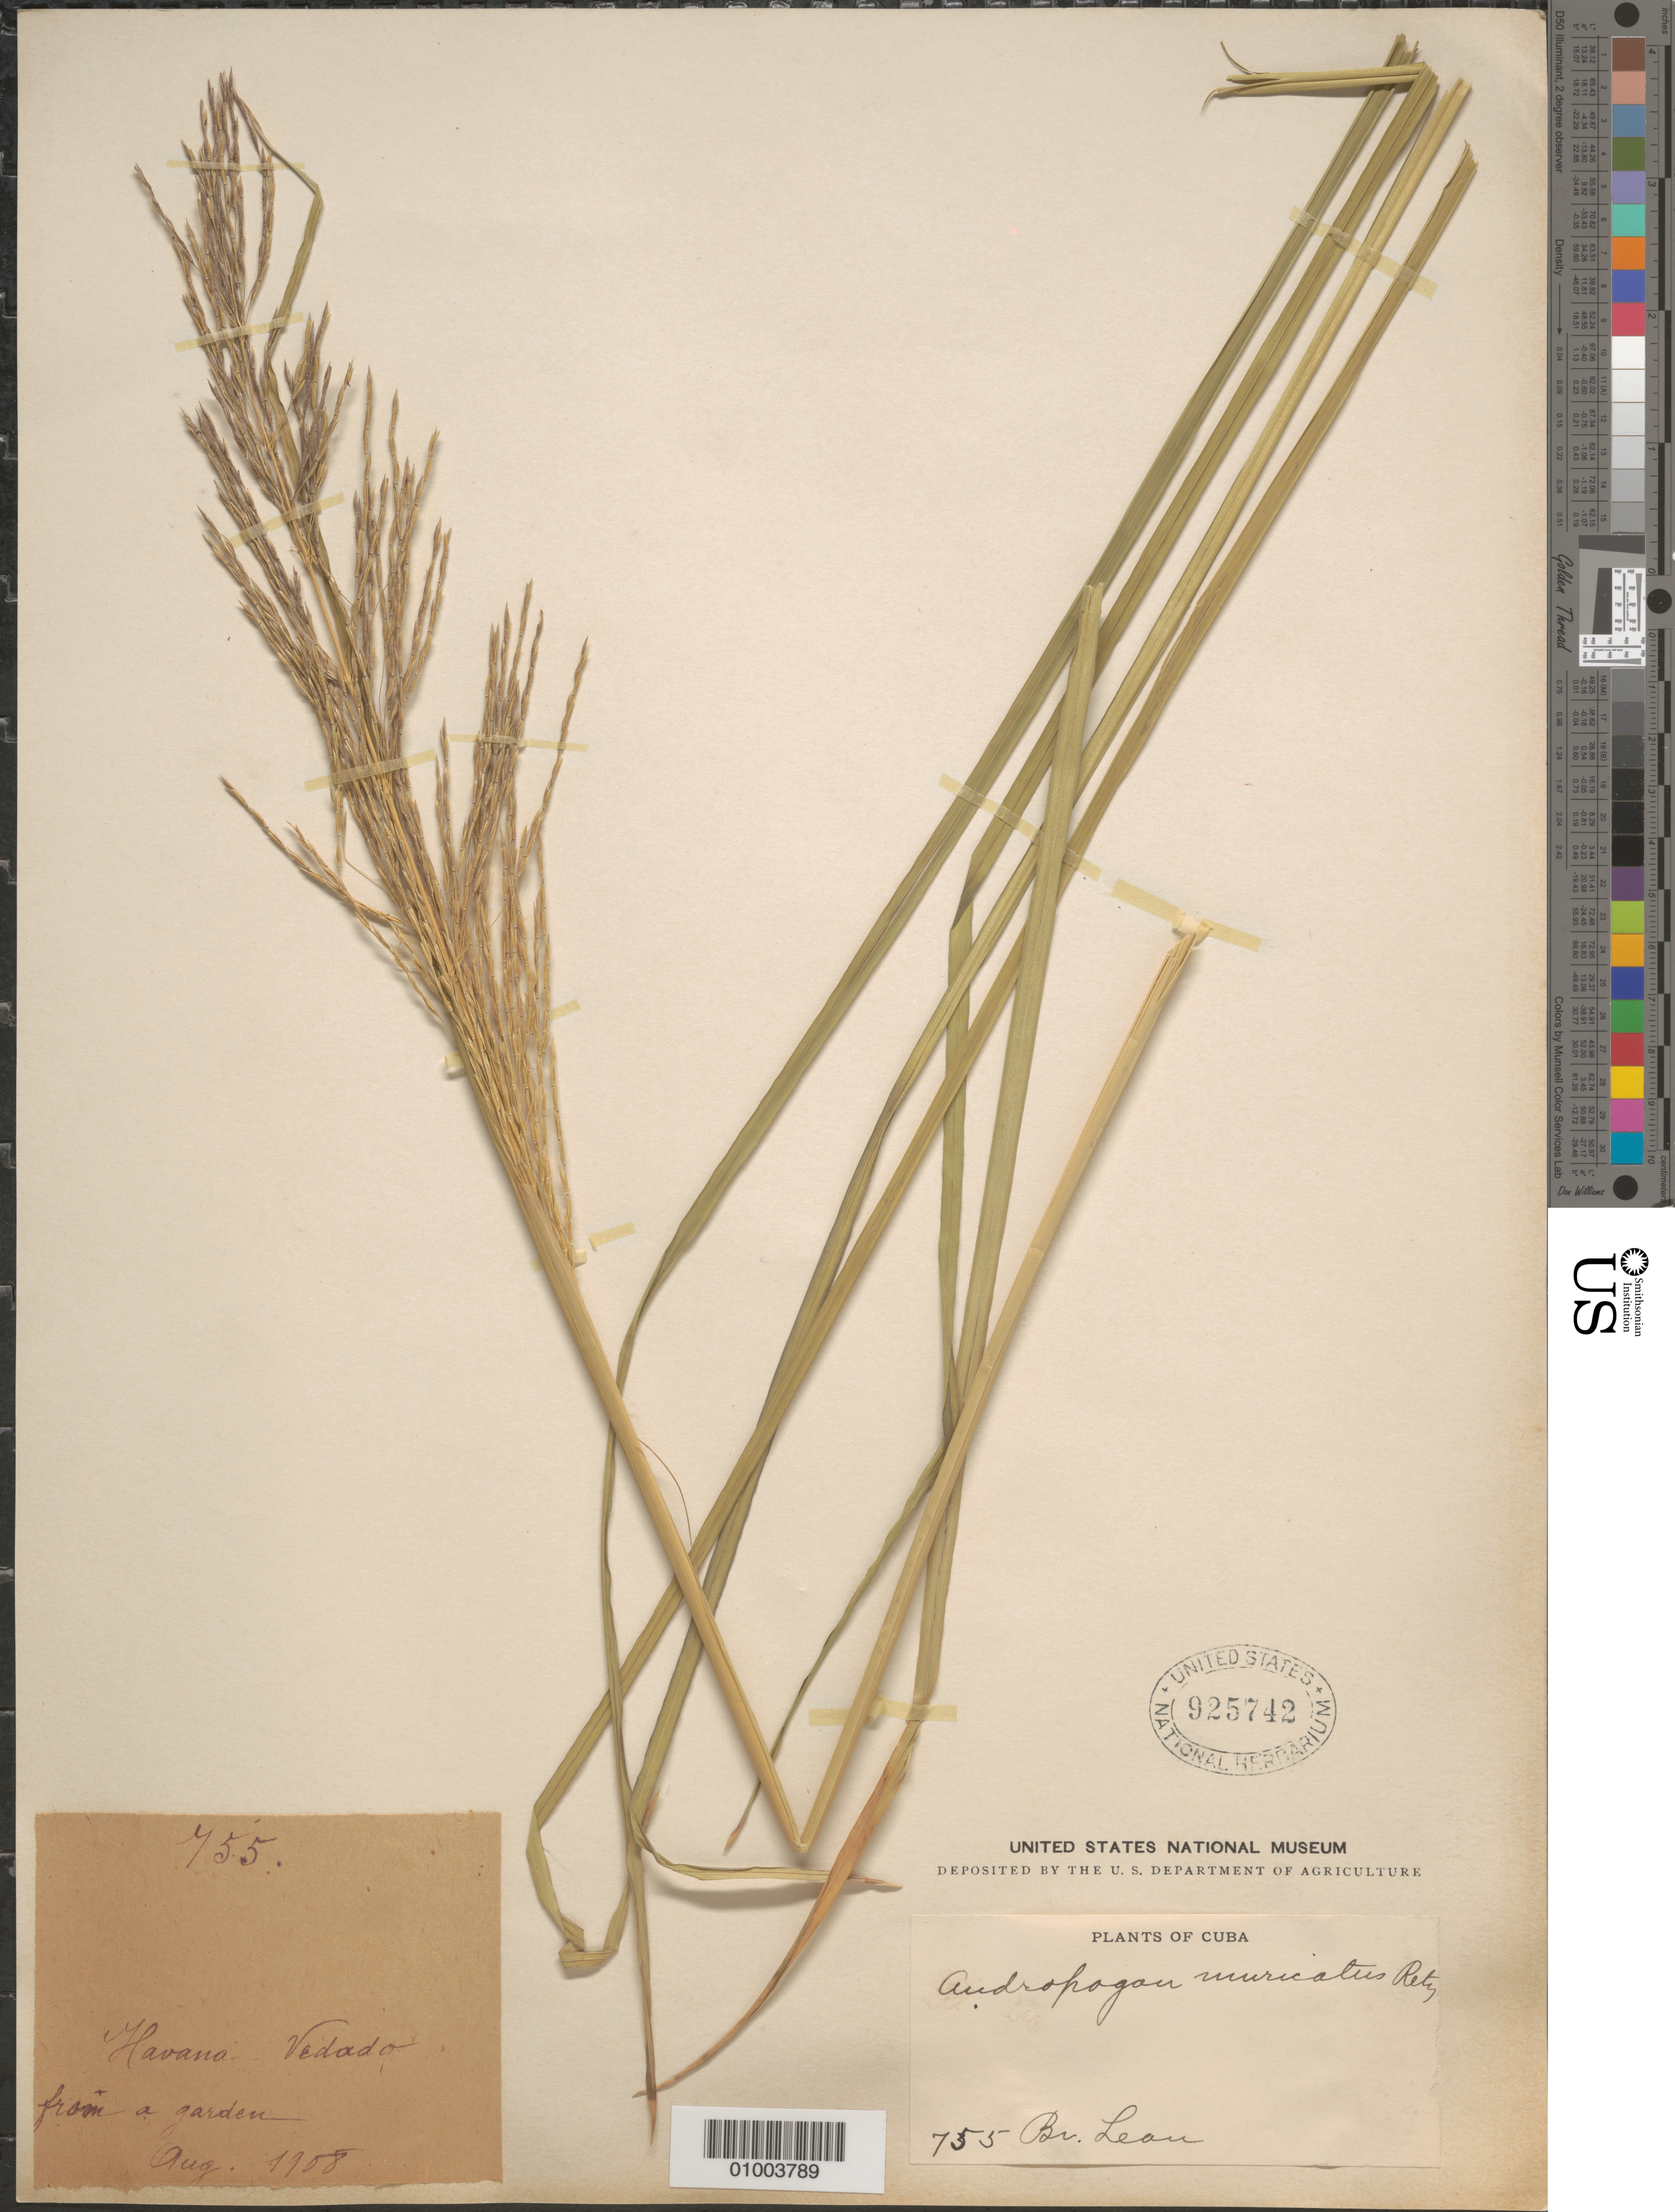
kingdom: Plantae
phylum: Tracheophyta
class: Liliopsida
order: Poales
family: Poaceae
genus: Vetiveria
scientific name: Vetiveria zizanioides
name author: (L.) Nash ex Small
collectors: Bro. León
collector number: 755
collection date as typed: Aug 1908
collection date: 1908-08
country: Cuba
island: Cuba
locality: Havana Vedado from a garden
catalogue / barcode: US 925742